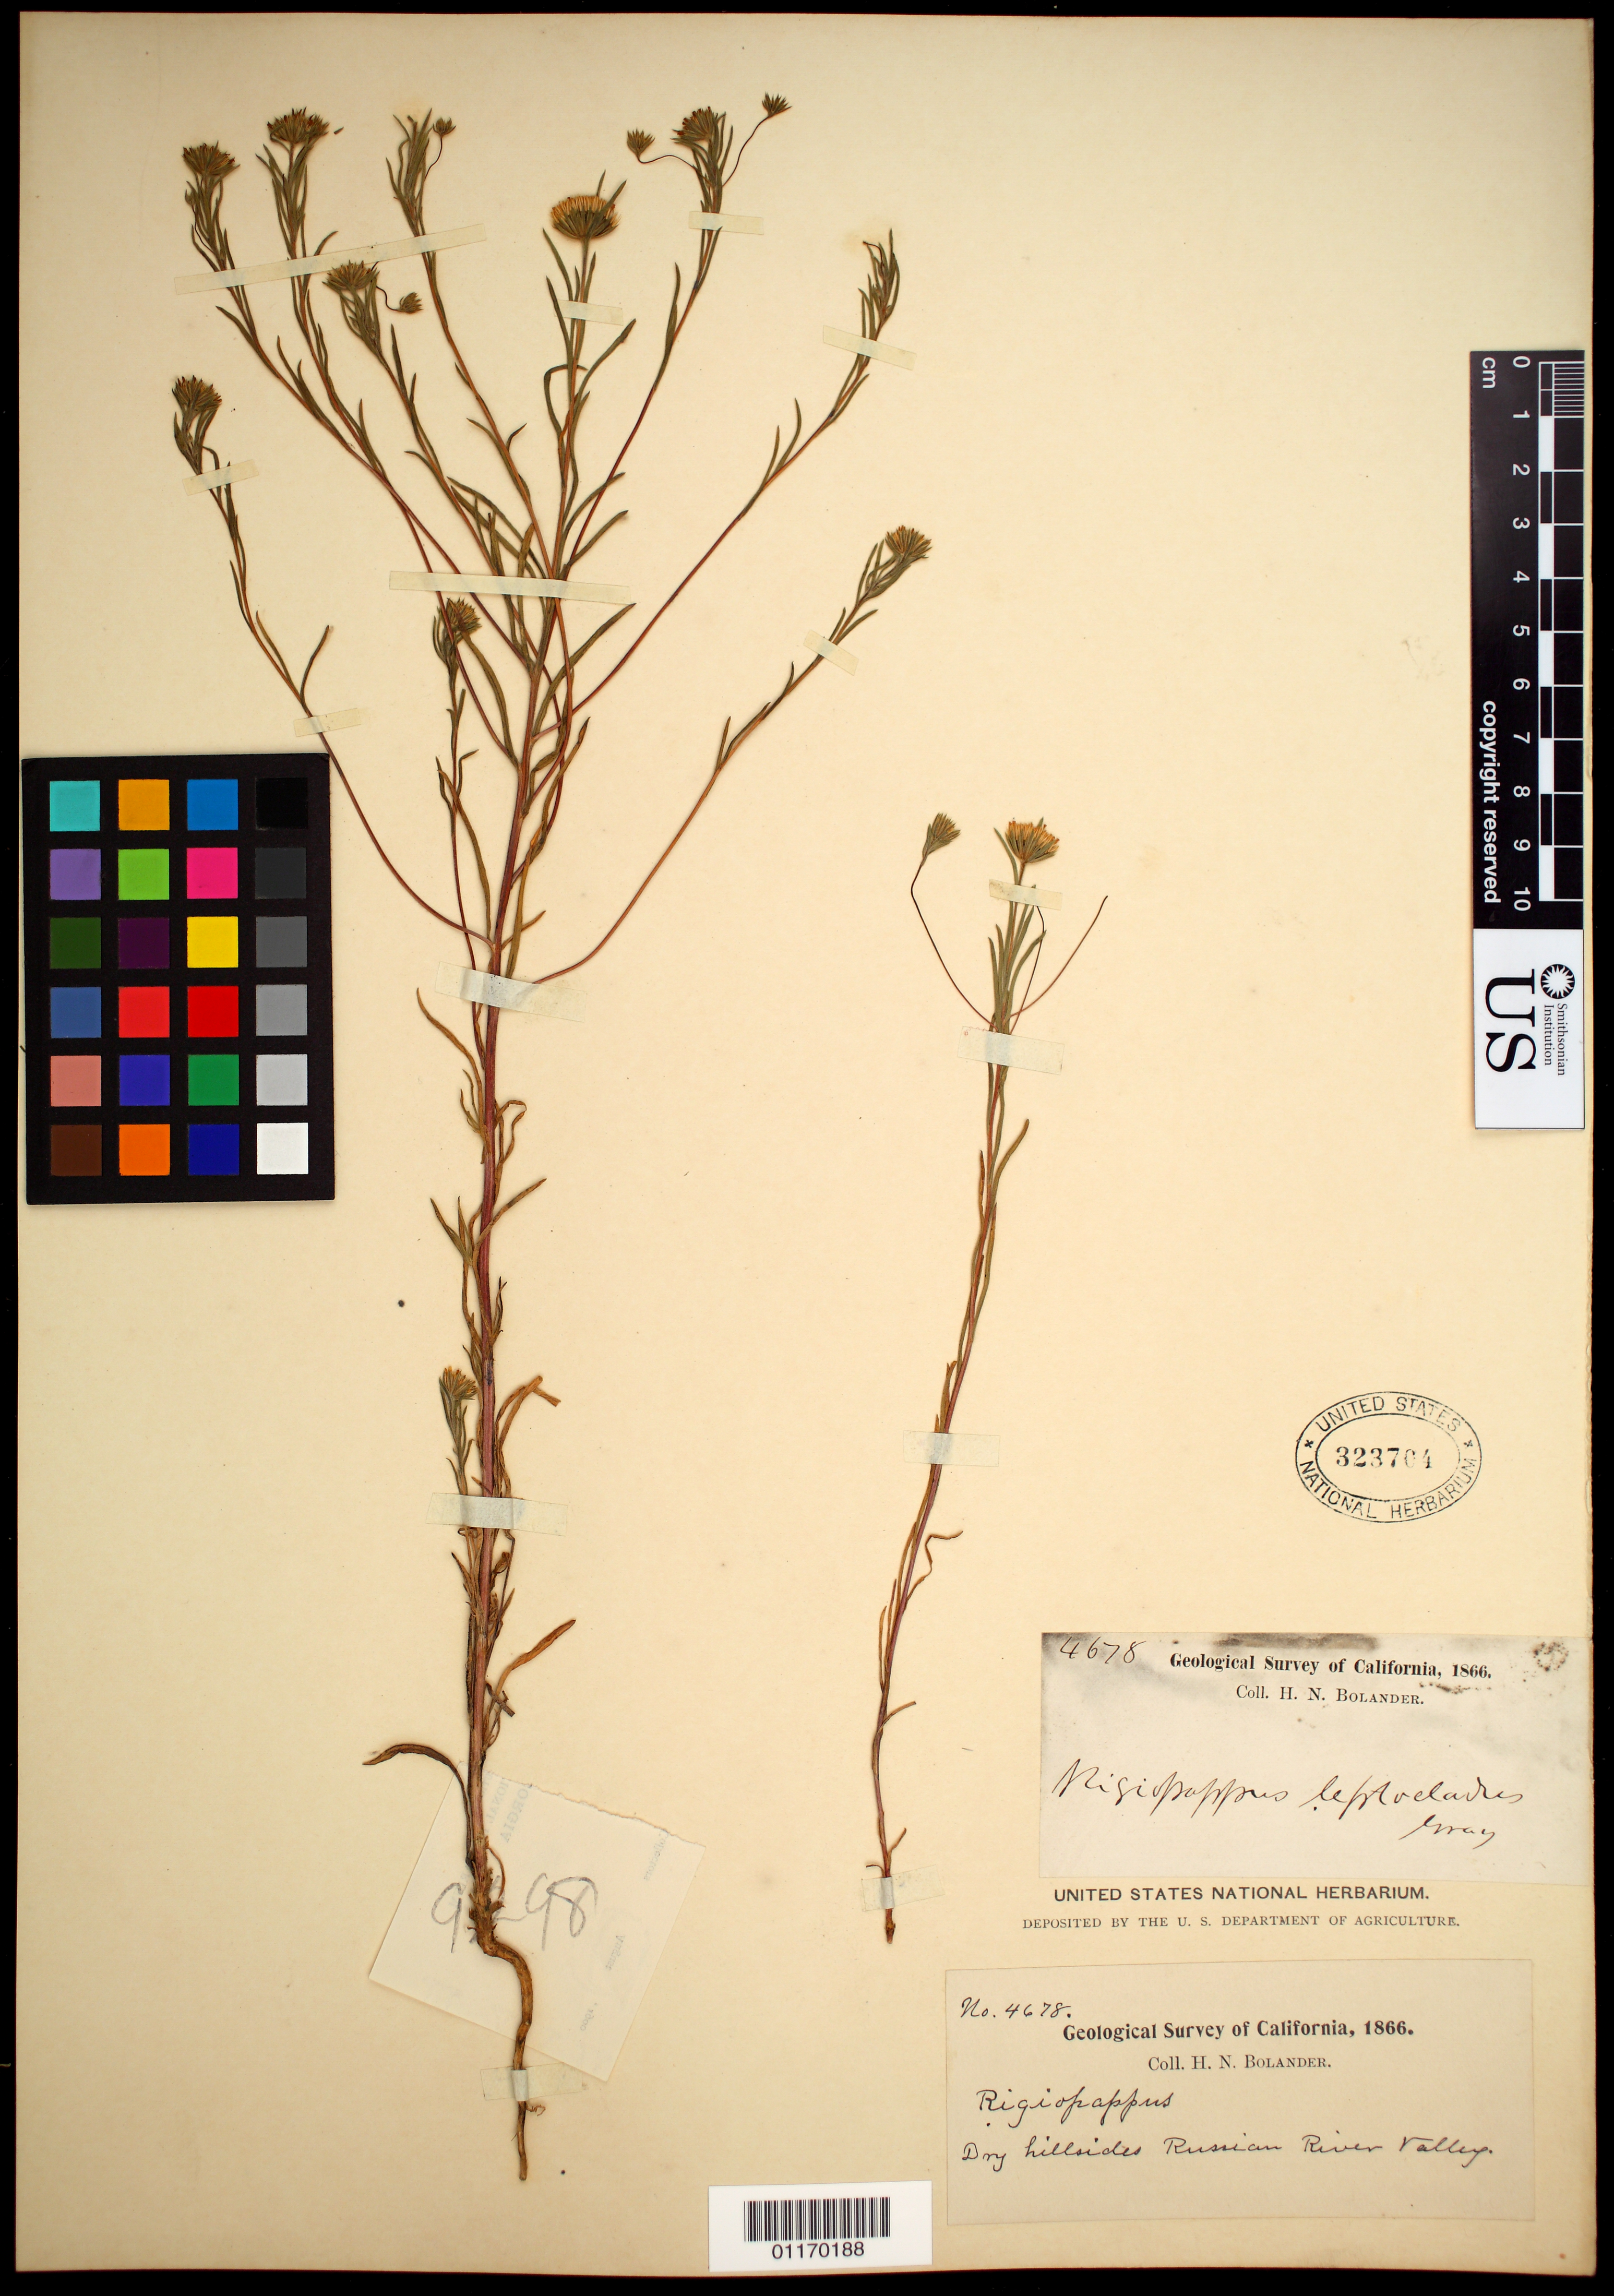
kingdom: Plantae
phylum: Tracheophyta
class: Magnoliopsida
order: Asterales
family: Asteraceae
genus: Rigiopappus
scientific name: Rigiopappus leptocladus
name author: A. Gray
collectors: H. Bolander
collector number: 4578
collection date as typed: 1866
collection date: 1866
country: United States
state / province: California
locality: Dry hillsides of Russian River Valley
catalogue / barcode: US 323764